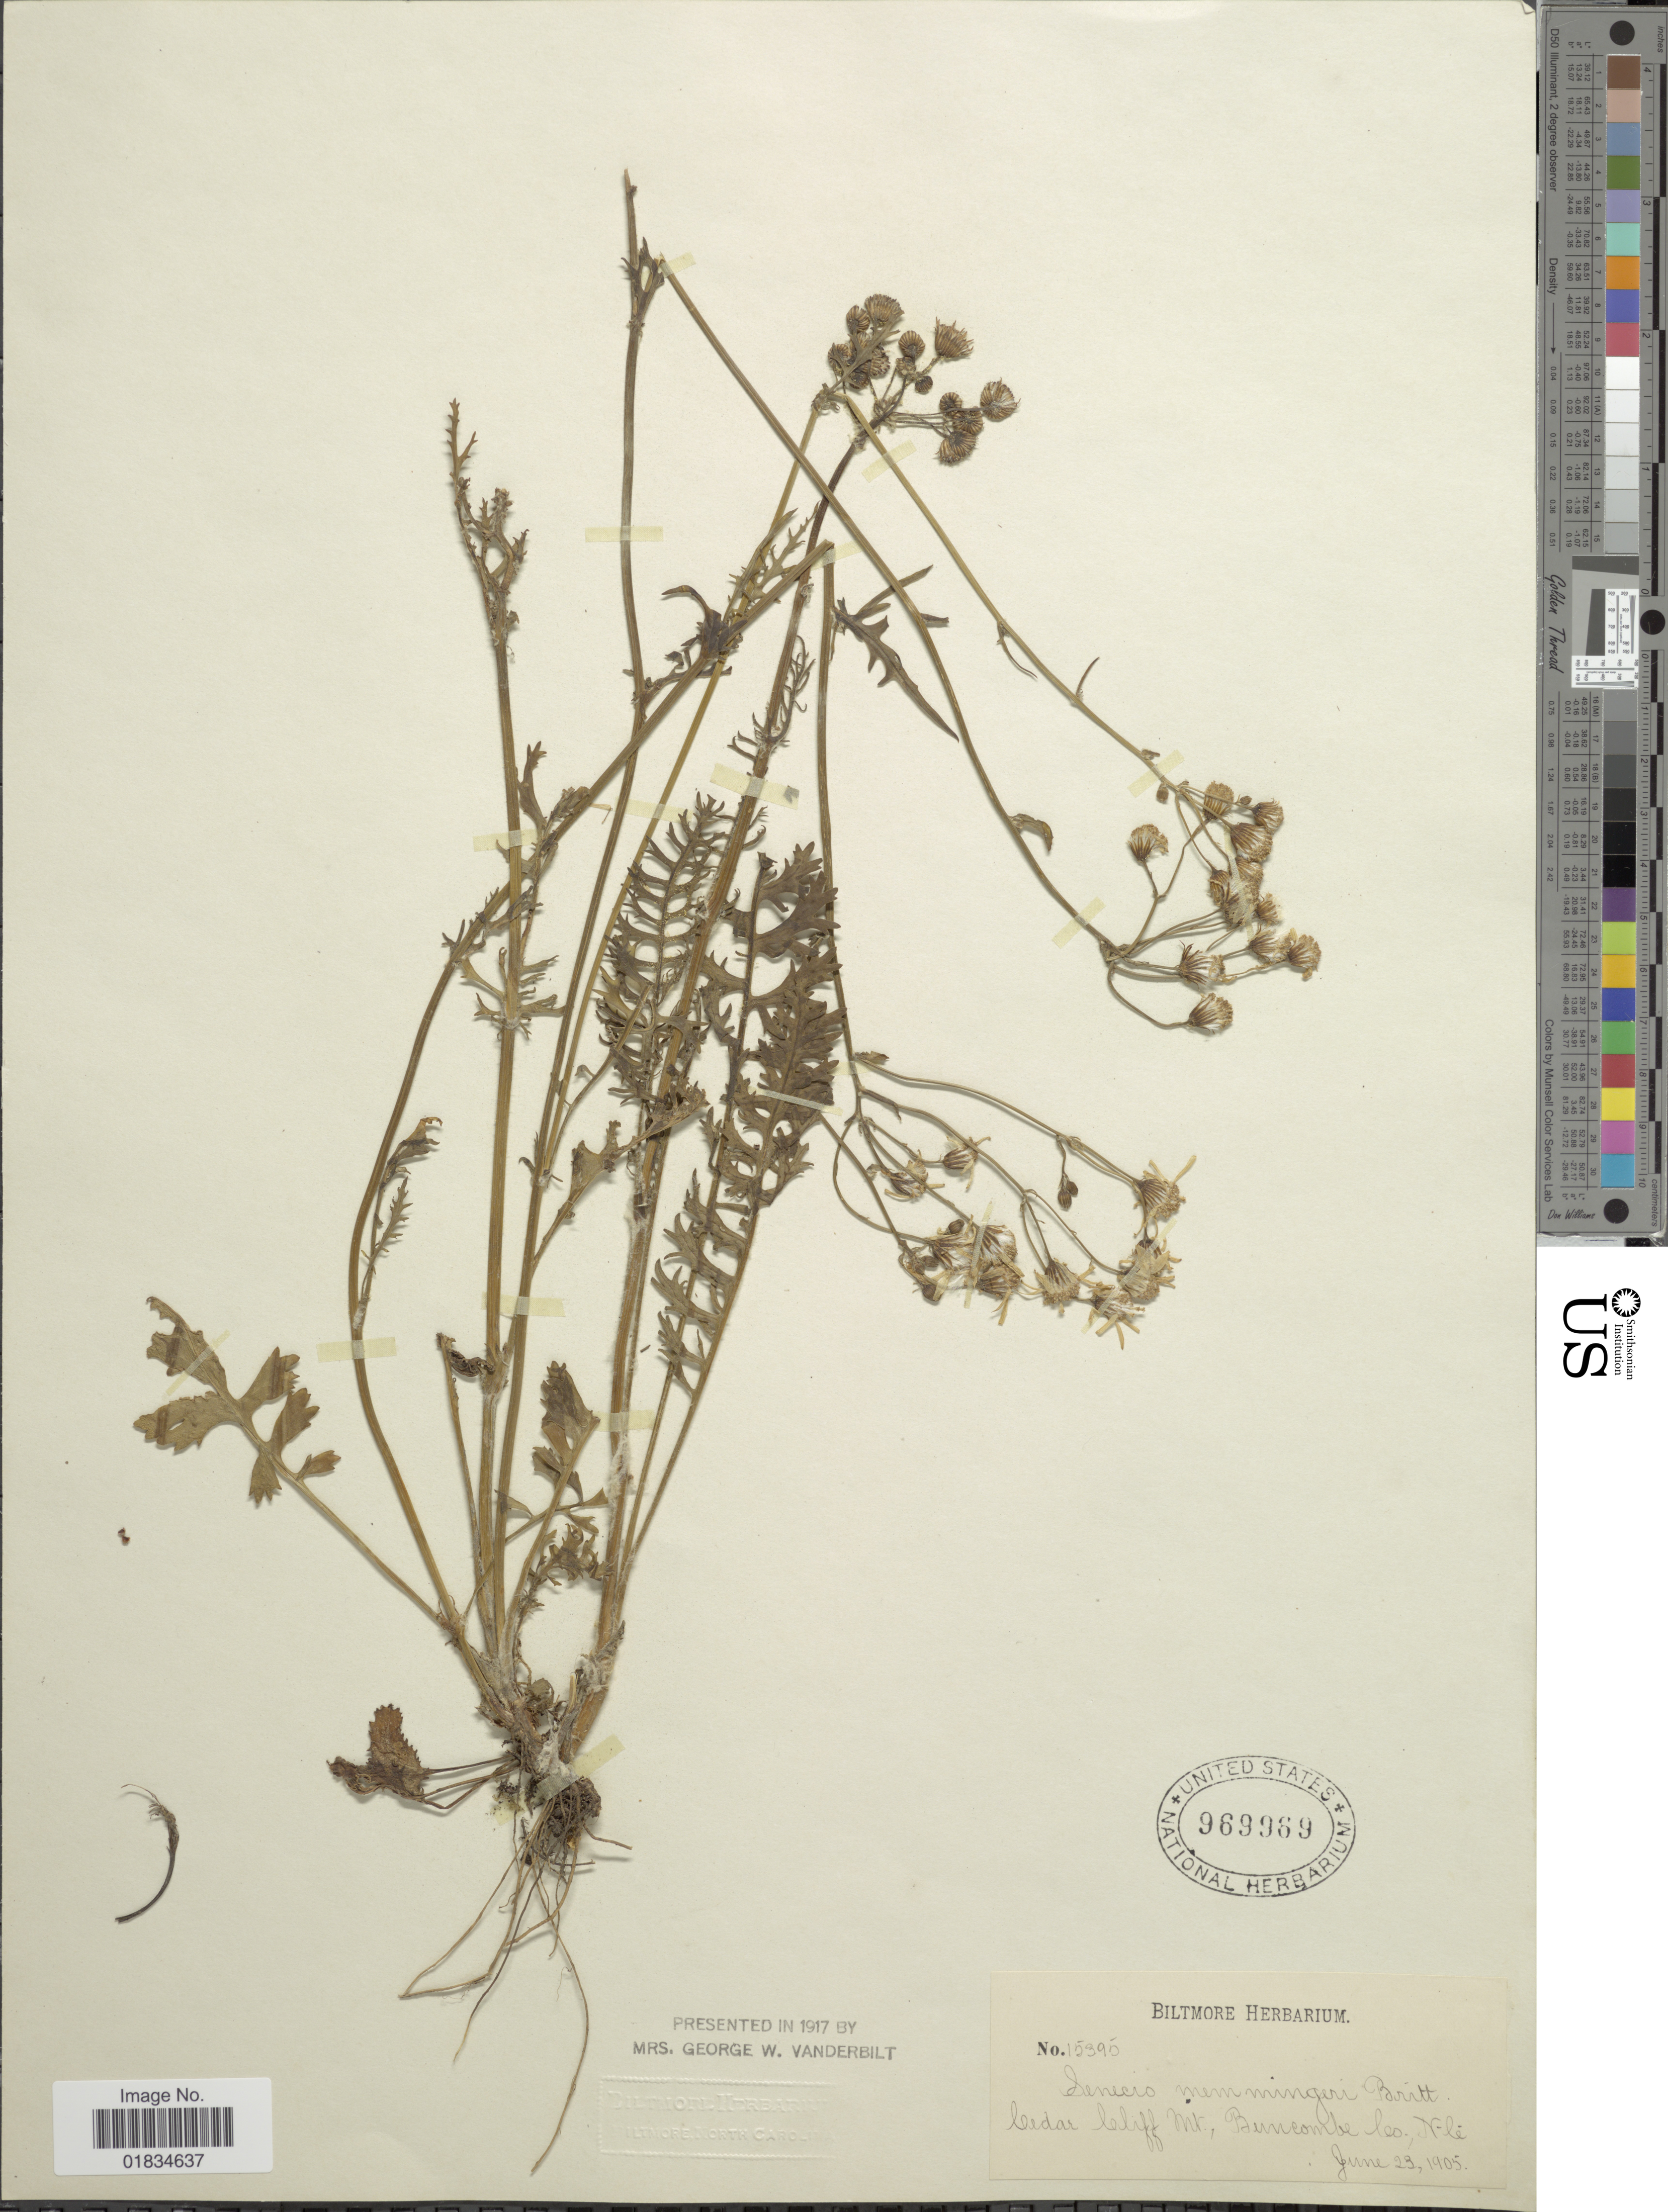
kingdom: Plantae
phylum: Tracheophyta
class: Magnoliopsida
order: Asterales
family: Asteraceae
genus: Senecio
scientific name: Senecio memmingeri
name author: Britton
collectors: ex herb. Biltmore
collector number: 15395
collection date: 1905-06-23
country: United States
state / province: North Carolina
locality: Cedar Cliff Mt., Buncombe Co.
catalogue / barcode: US 969969